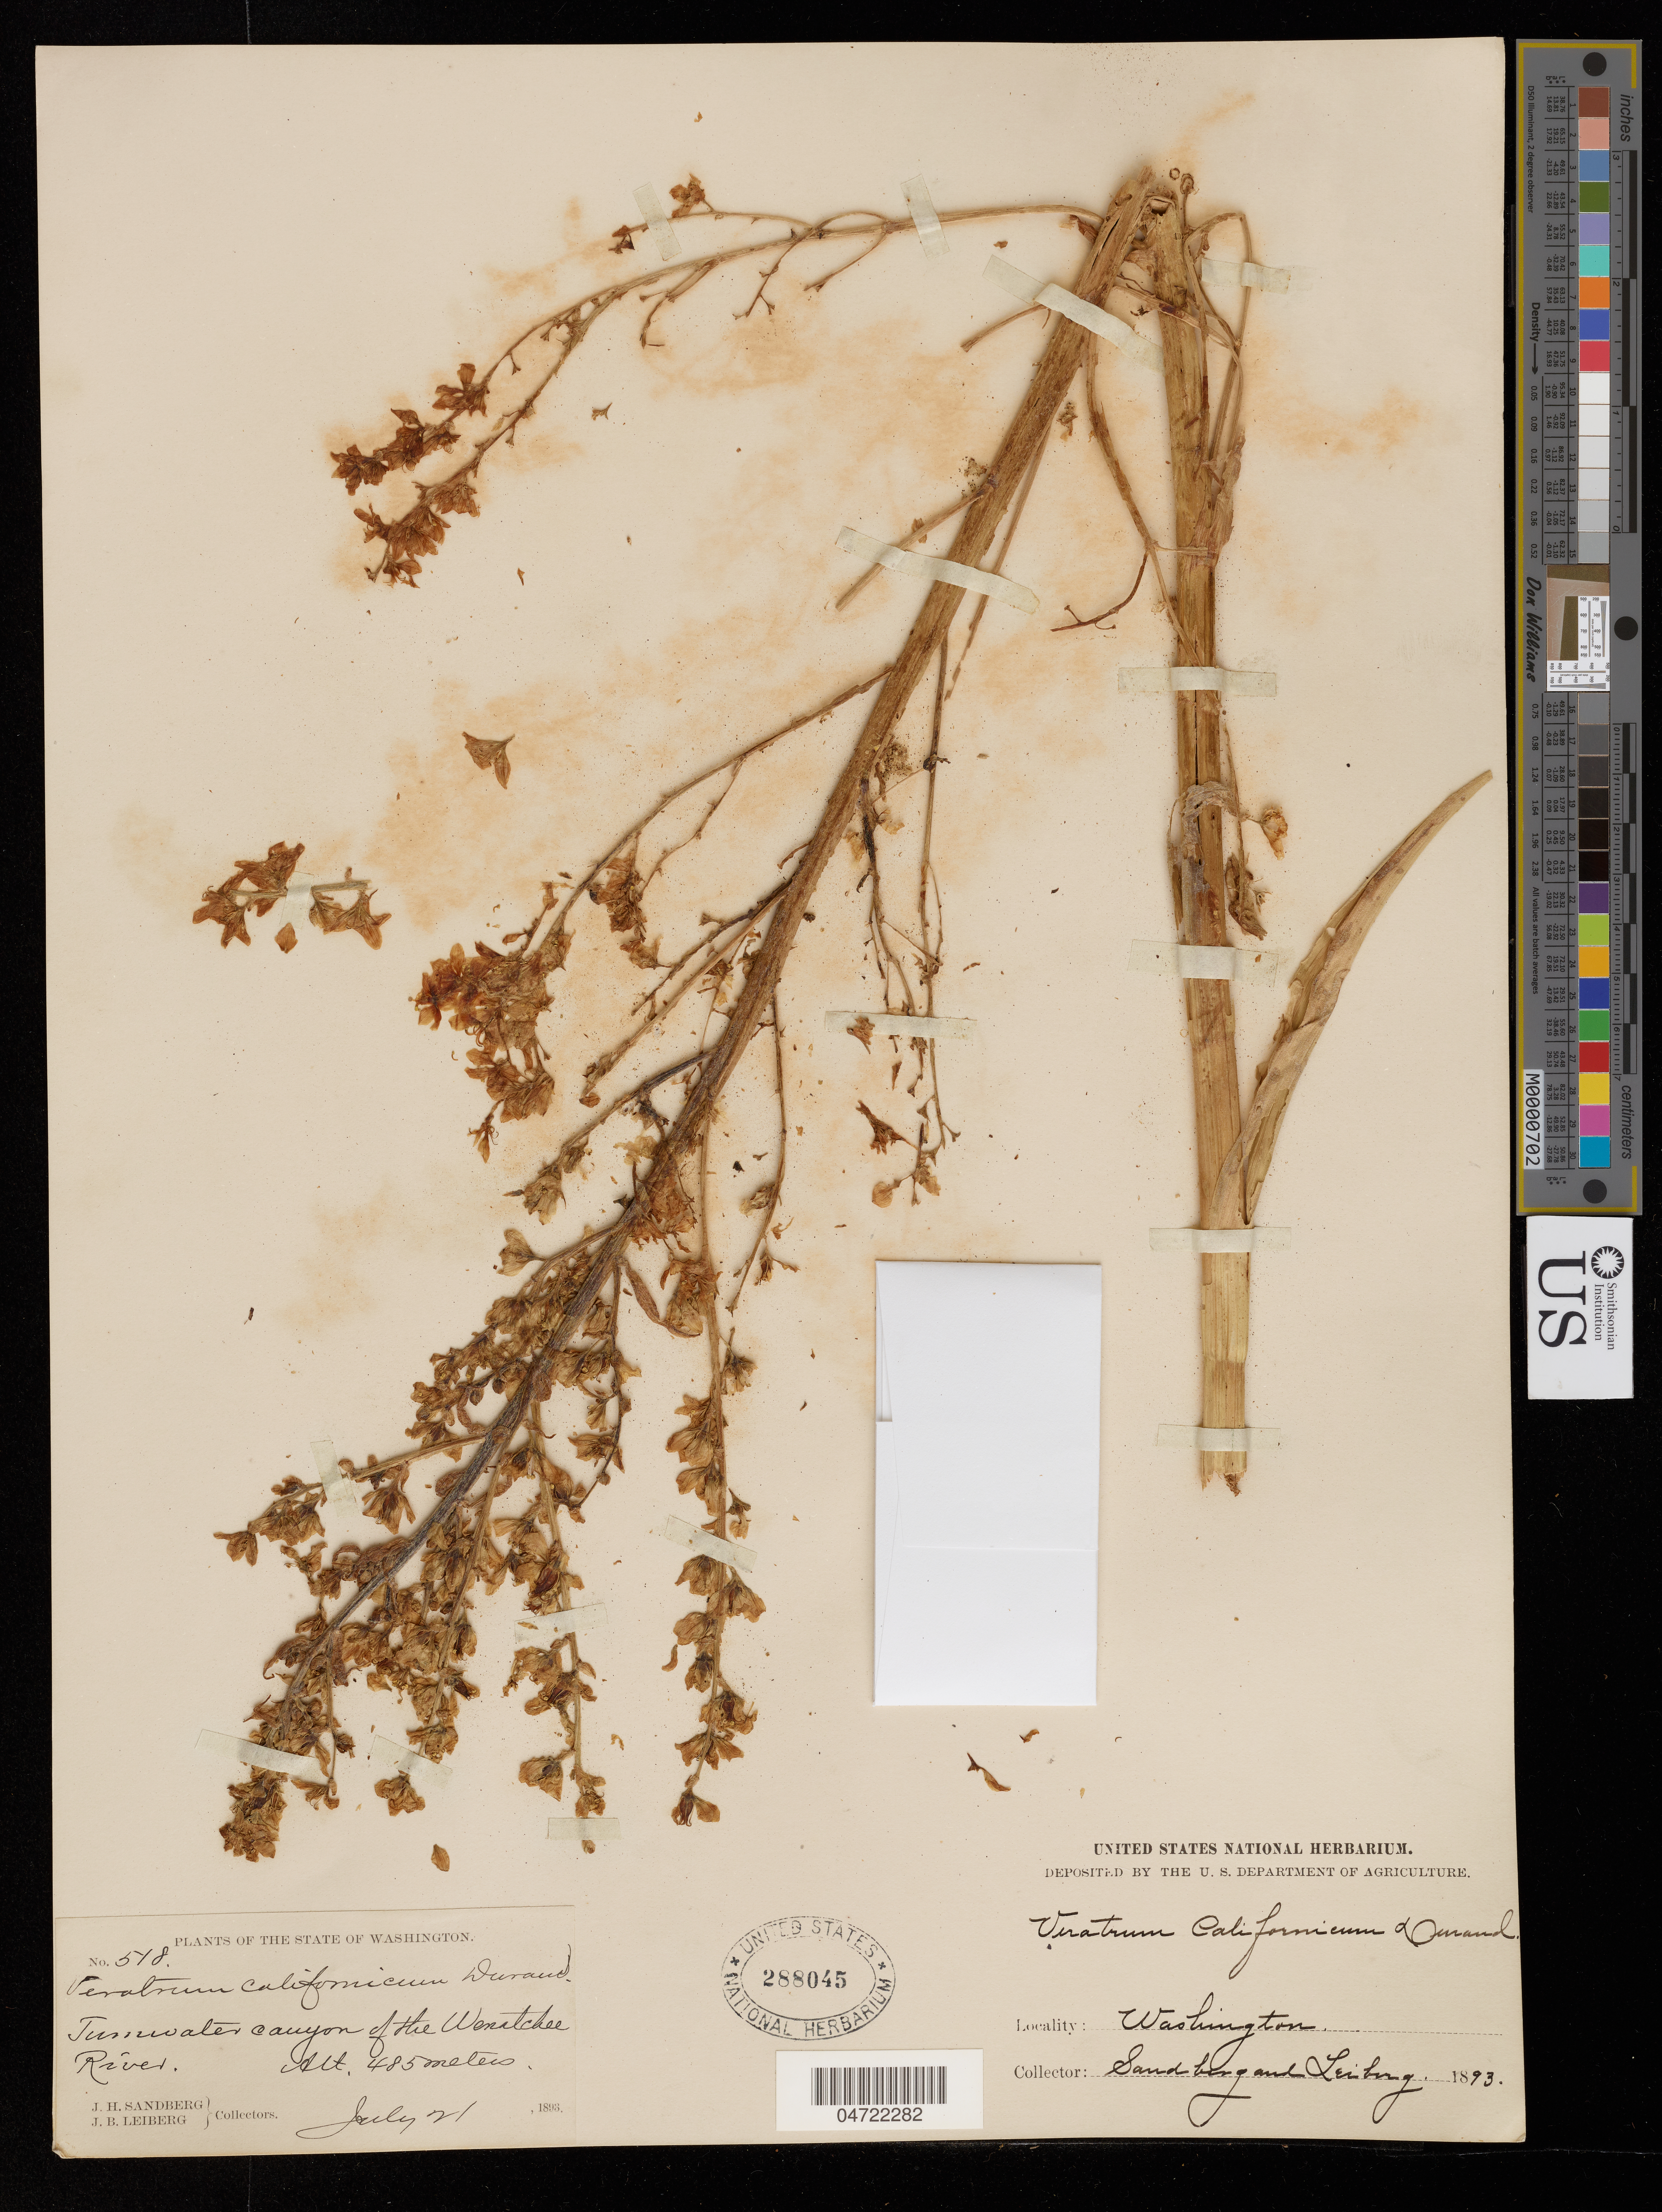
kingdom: Plantae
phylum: Tracheophyta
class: Liliopsida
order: Liliales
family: Melanthiaceae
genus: Veratrum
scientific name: Veratrum californicum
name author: Durand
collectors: J. H. Sandberg & J. B. Leiberg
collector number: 518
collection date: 1893-07-21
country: United States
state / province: Washington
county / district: Chelan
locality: Tumwater Canyon of the Wenatchee River.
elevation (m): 490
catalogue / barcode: US 288045